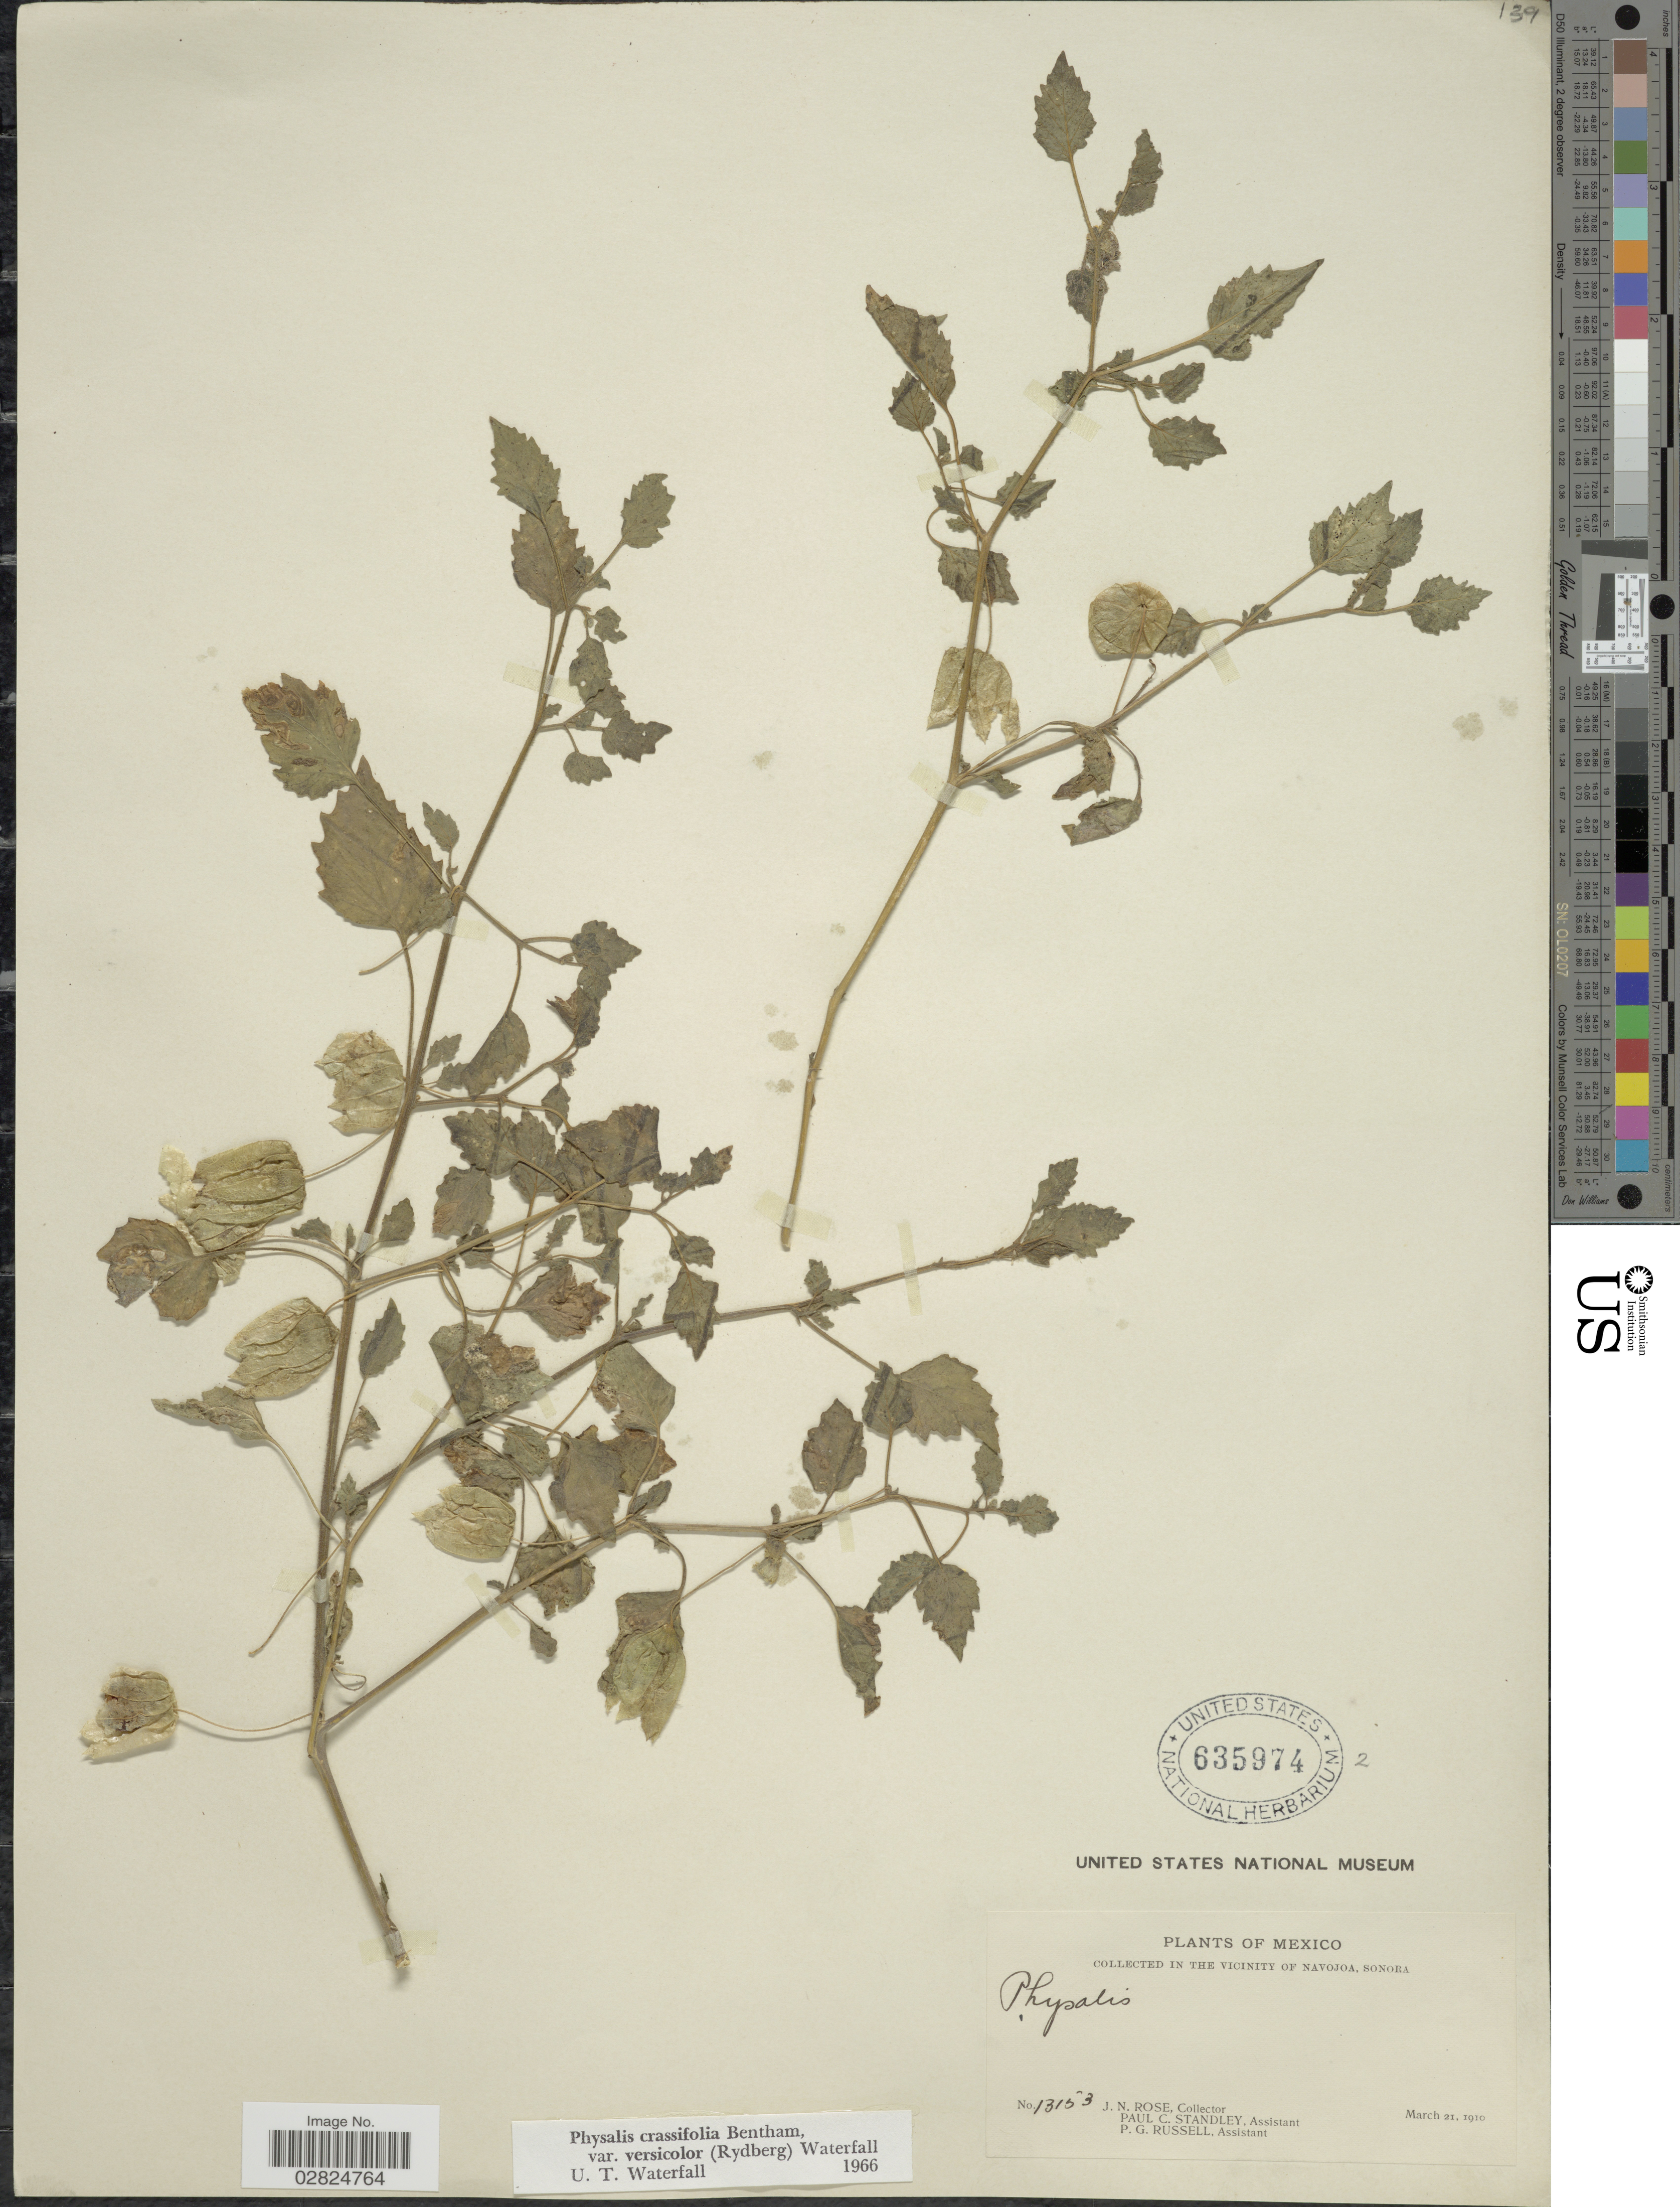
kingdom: Plantae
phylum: Tracheophyta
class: Magnoliopsida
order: Solanales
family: Solanaceae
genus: Physalis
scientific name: Physalis crassifolia var. versicolor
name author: Benth.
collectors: J. N. Rose, P. C. Standley & P. G. Russell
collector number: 13153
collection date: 1910-03-21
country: Mexico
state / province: Sonora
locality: Vicinity of Navojoa.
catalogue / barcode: US 635974